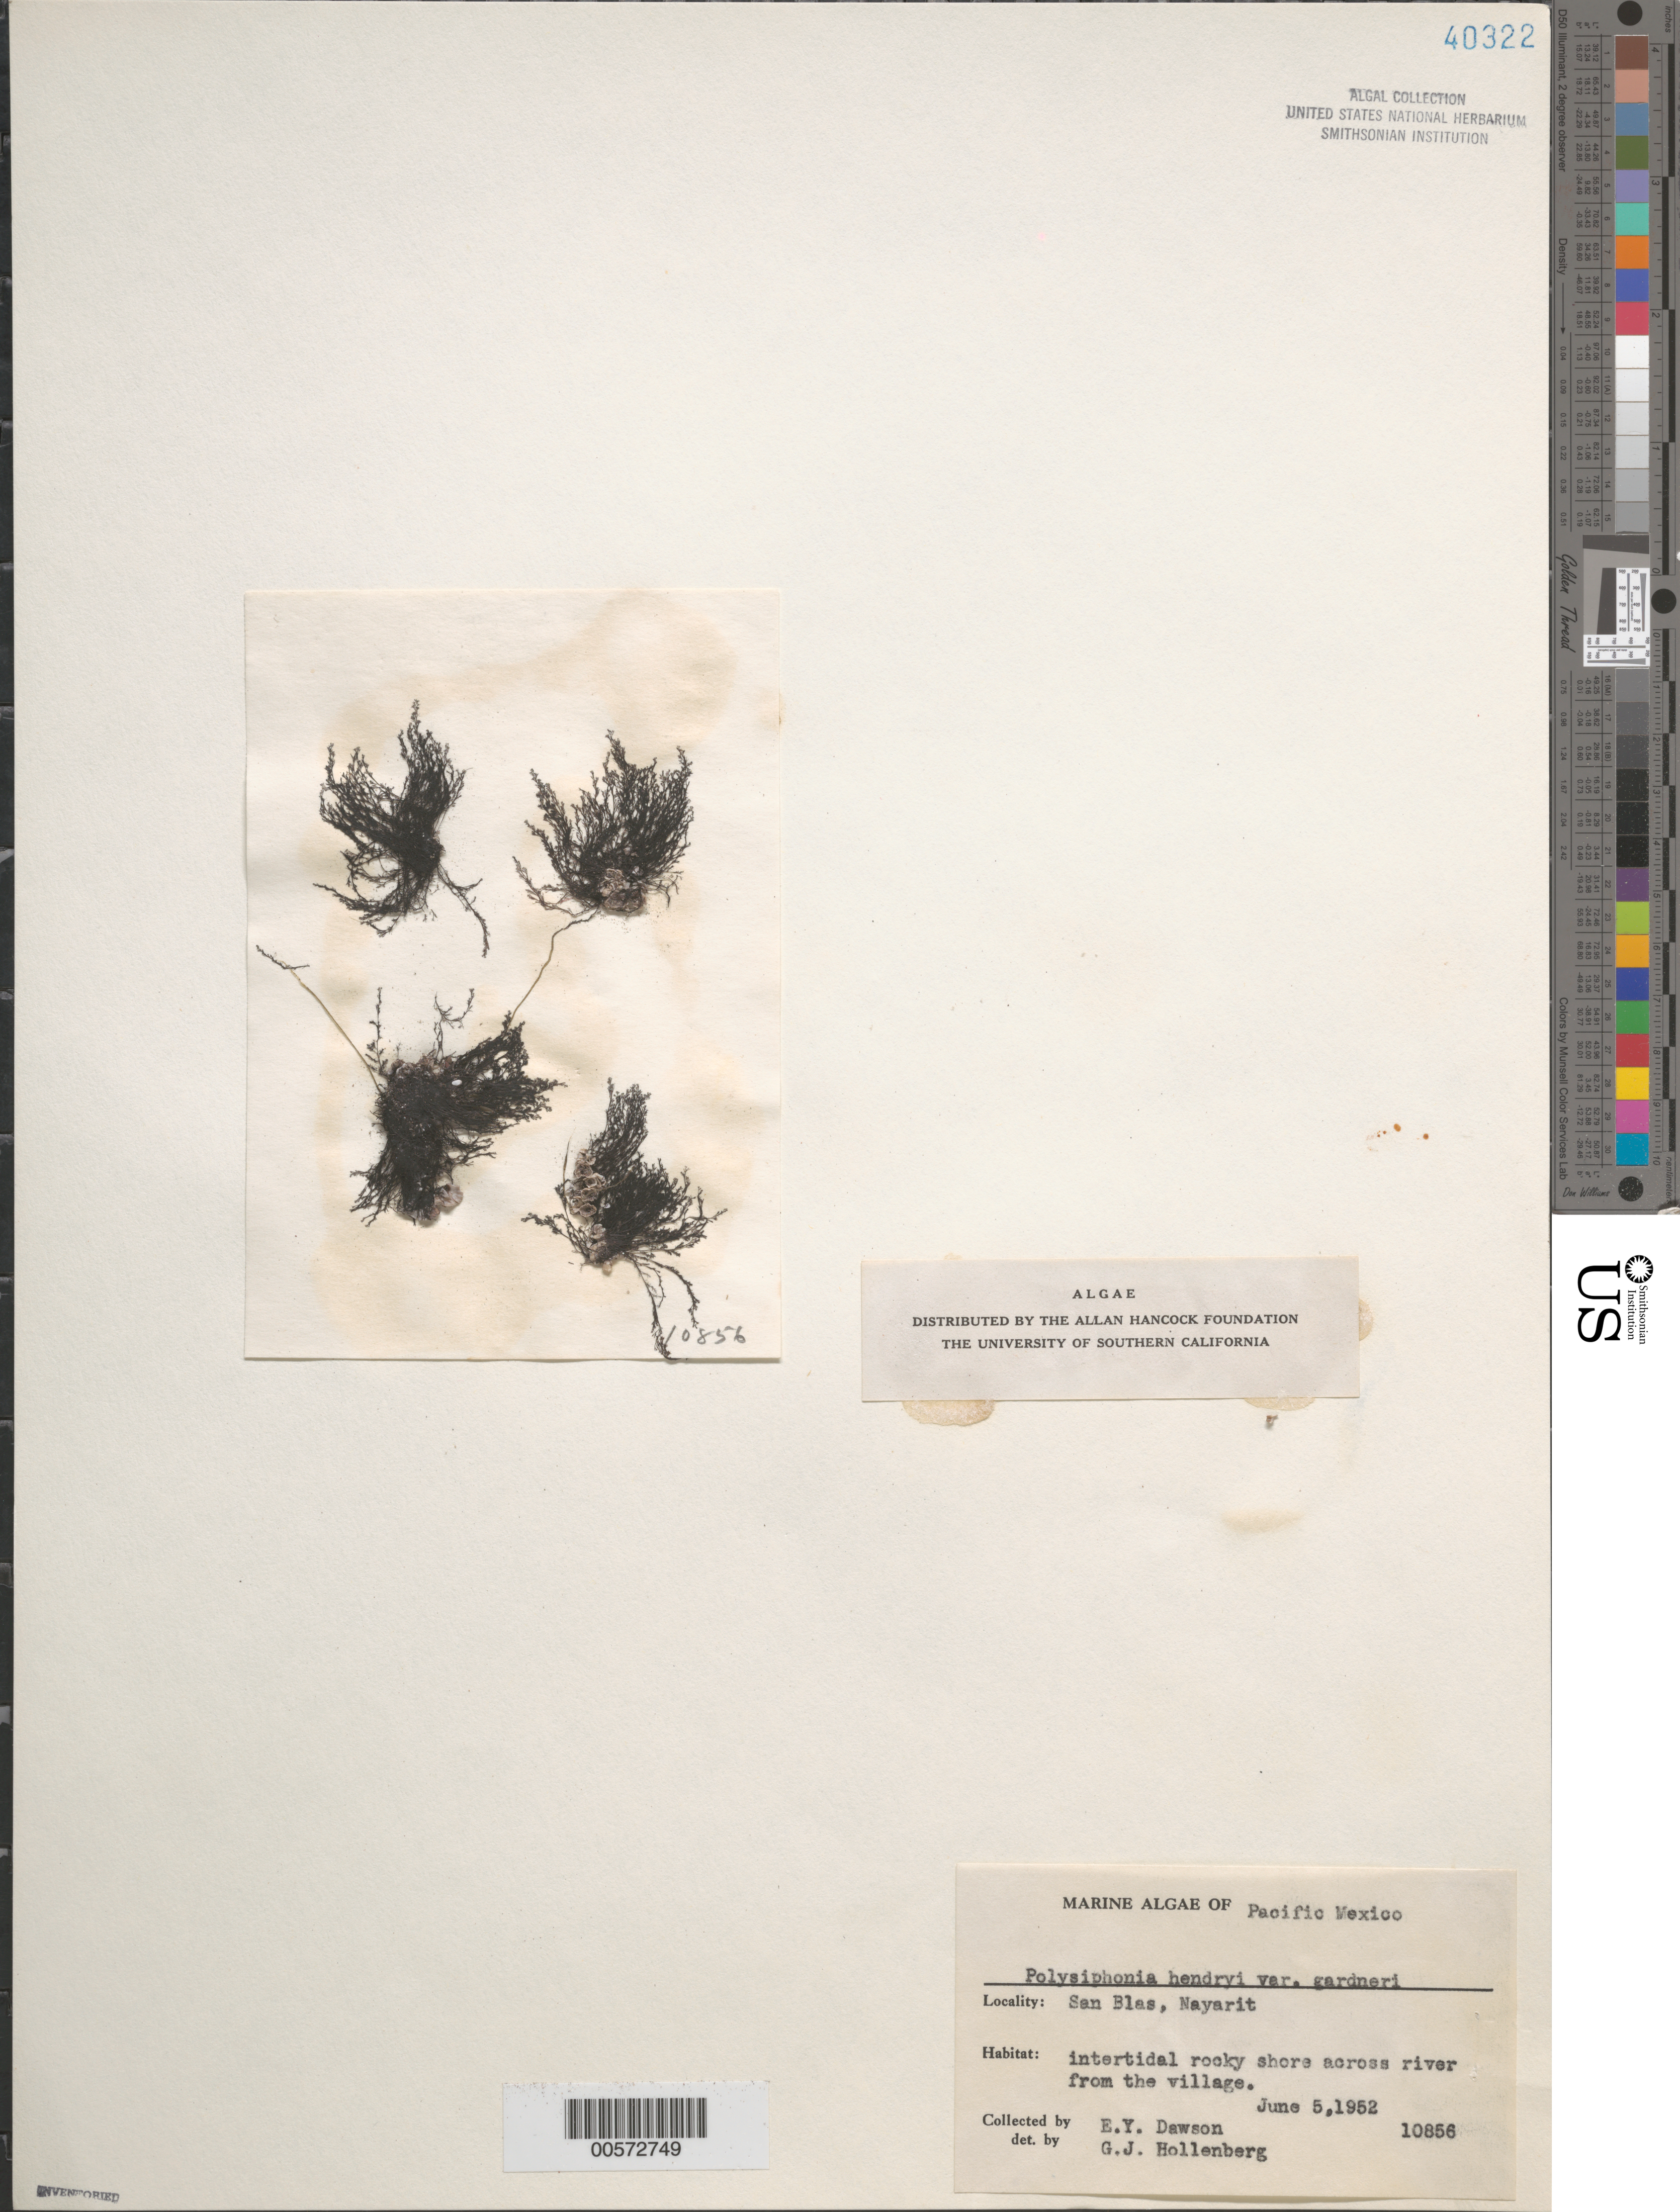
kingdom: Plantae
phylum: Rhodophyta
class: Florideophyceae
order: Ceramiales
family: Rhodomelaceae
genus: Vertebrata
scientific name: Vertebrata hendryi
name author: (N.L. Gardner) Savoie & G.W. Saunders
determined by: Algae name updating Project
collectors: E. Y. Dawson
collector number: EYD 10856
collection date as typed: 05 Jun 1952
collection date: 1952-06-05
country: Mexico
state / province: Nayarit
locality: Across river from San Blas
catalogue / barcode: US 40322